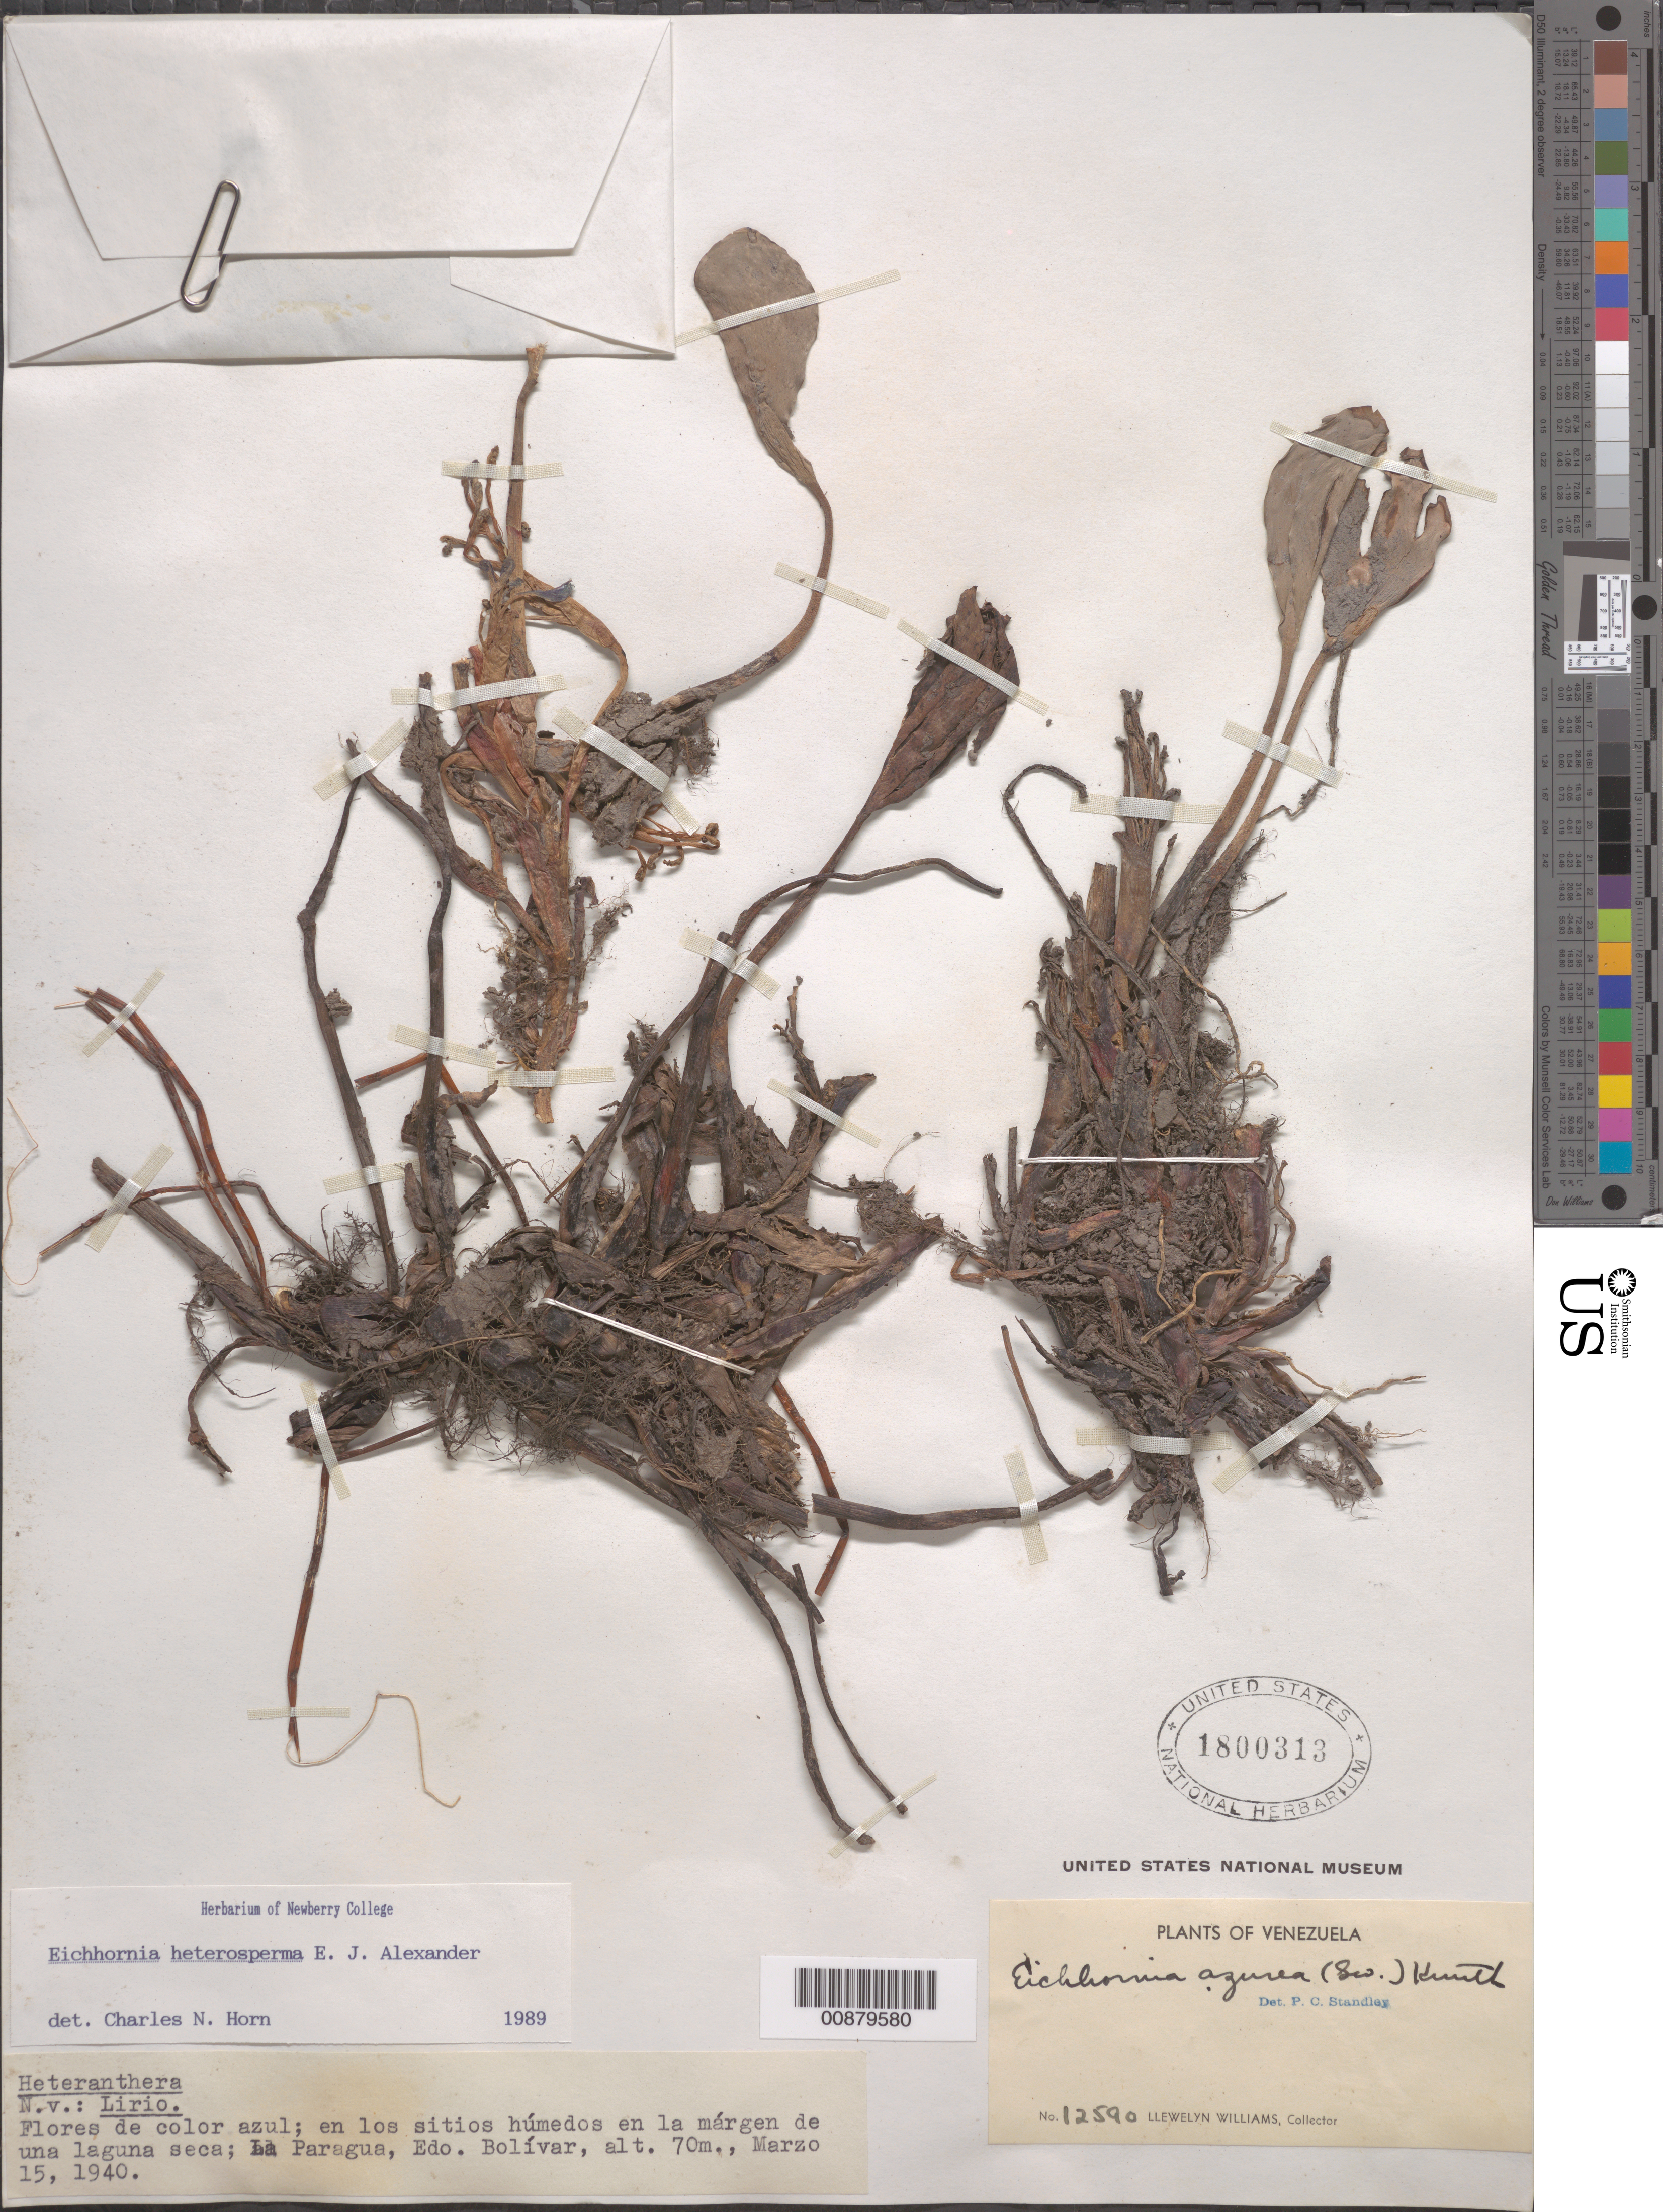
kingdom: Plantae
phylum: Tracheophyta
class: Liliopsida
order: Commelinales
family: Pontederiaceae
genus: Eichhornia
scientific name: Eichhornia heterosperma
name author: Alexander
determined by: Horn, Charles N.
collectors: Ll. Williams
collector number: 12590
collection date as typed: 15-Mar-40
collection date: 1940-03-15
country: Venezuela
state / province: Bolívar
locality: La Paragua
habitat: Sitios humedos en la margen de una laguna seca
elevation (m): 70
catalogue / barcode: US 1800313